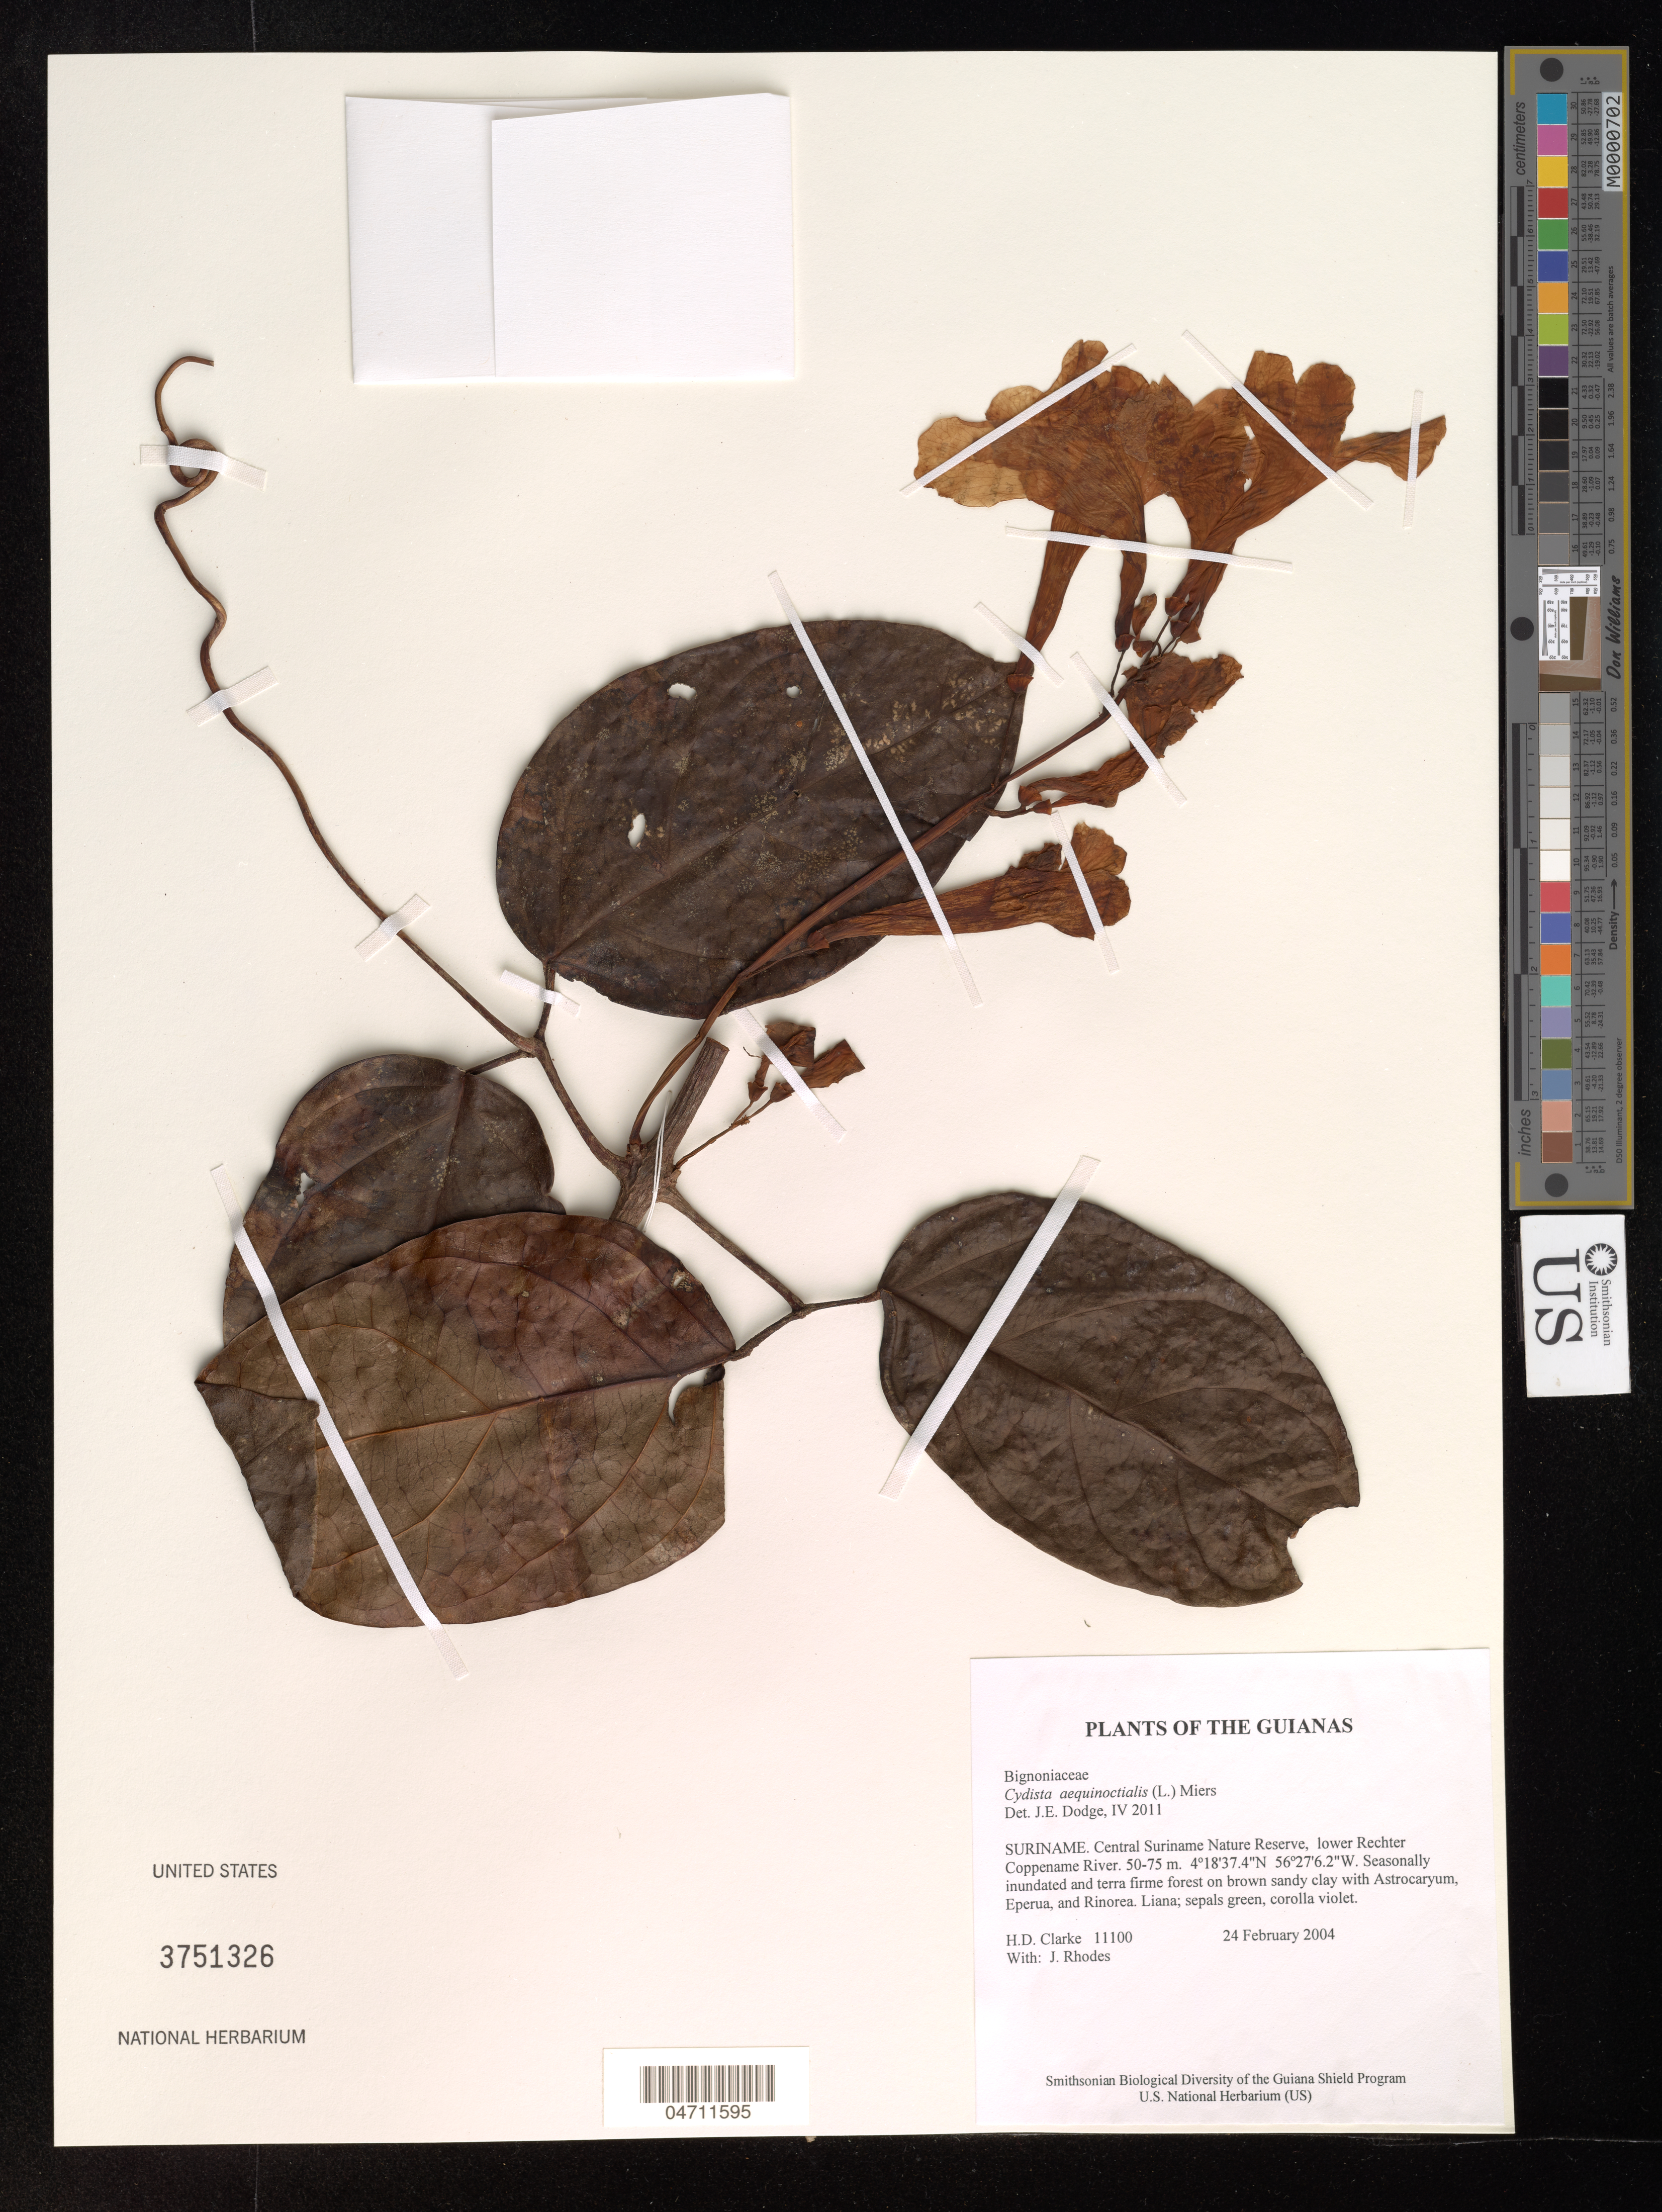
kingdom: Plantae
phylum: Tracheophyta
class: Magnoliopsida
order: Lamiales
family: Bignoniaceae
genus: Cydista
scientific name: Cydista aequinoctialis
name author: (L.) Miers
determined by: Dodge, J. E.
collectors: H. D. Clarke & J. Rhodes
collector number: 11100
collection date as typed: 24 February 2004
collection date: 2004-02-24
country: Suriname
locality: Central Suriname Nature Reserve, lower Rechter Coppename River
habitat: Seasonally inundated and terra firme forest on brown sandy clay with Astrocaryum, Eperua, and Rinorea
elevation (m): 50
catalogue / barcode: US 3751326